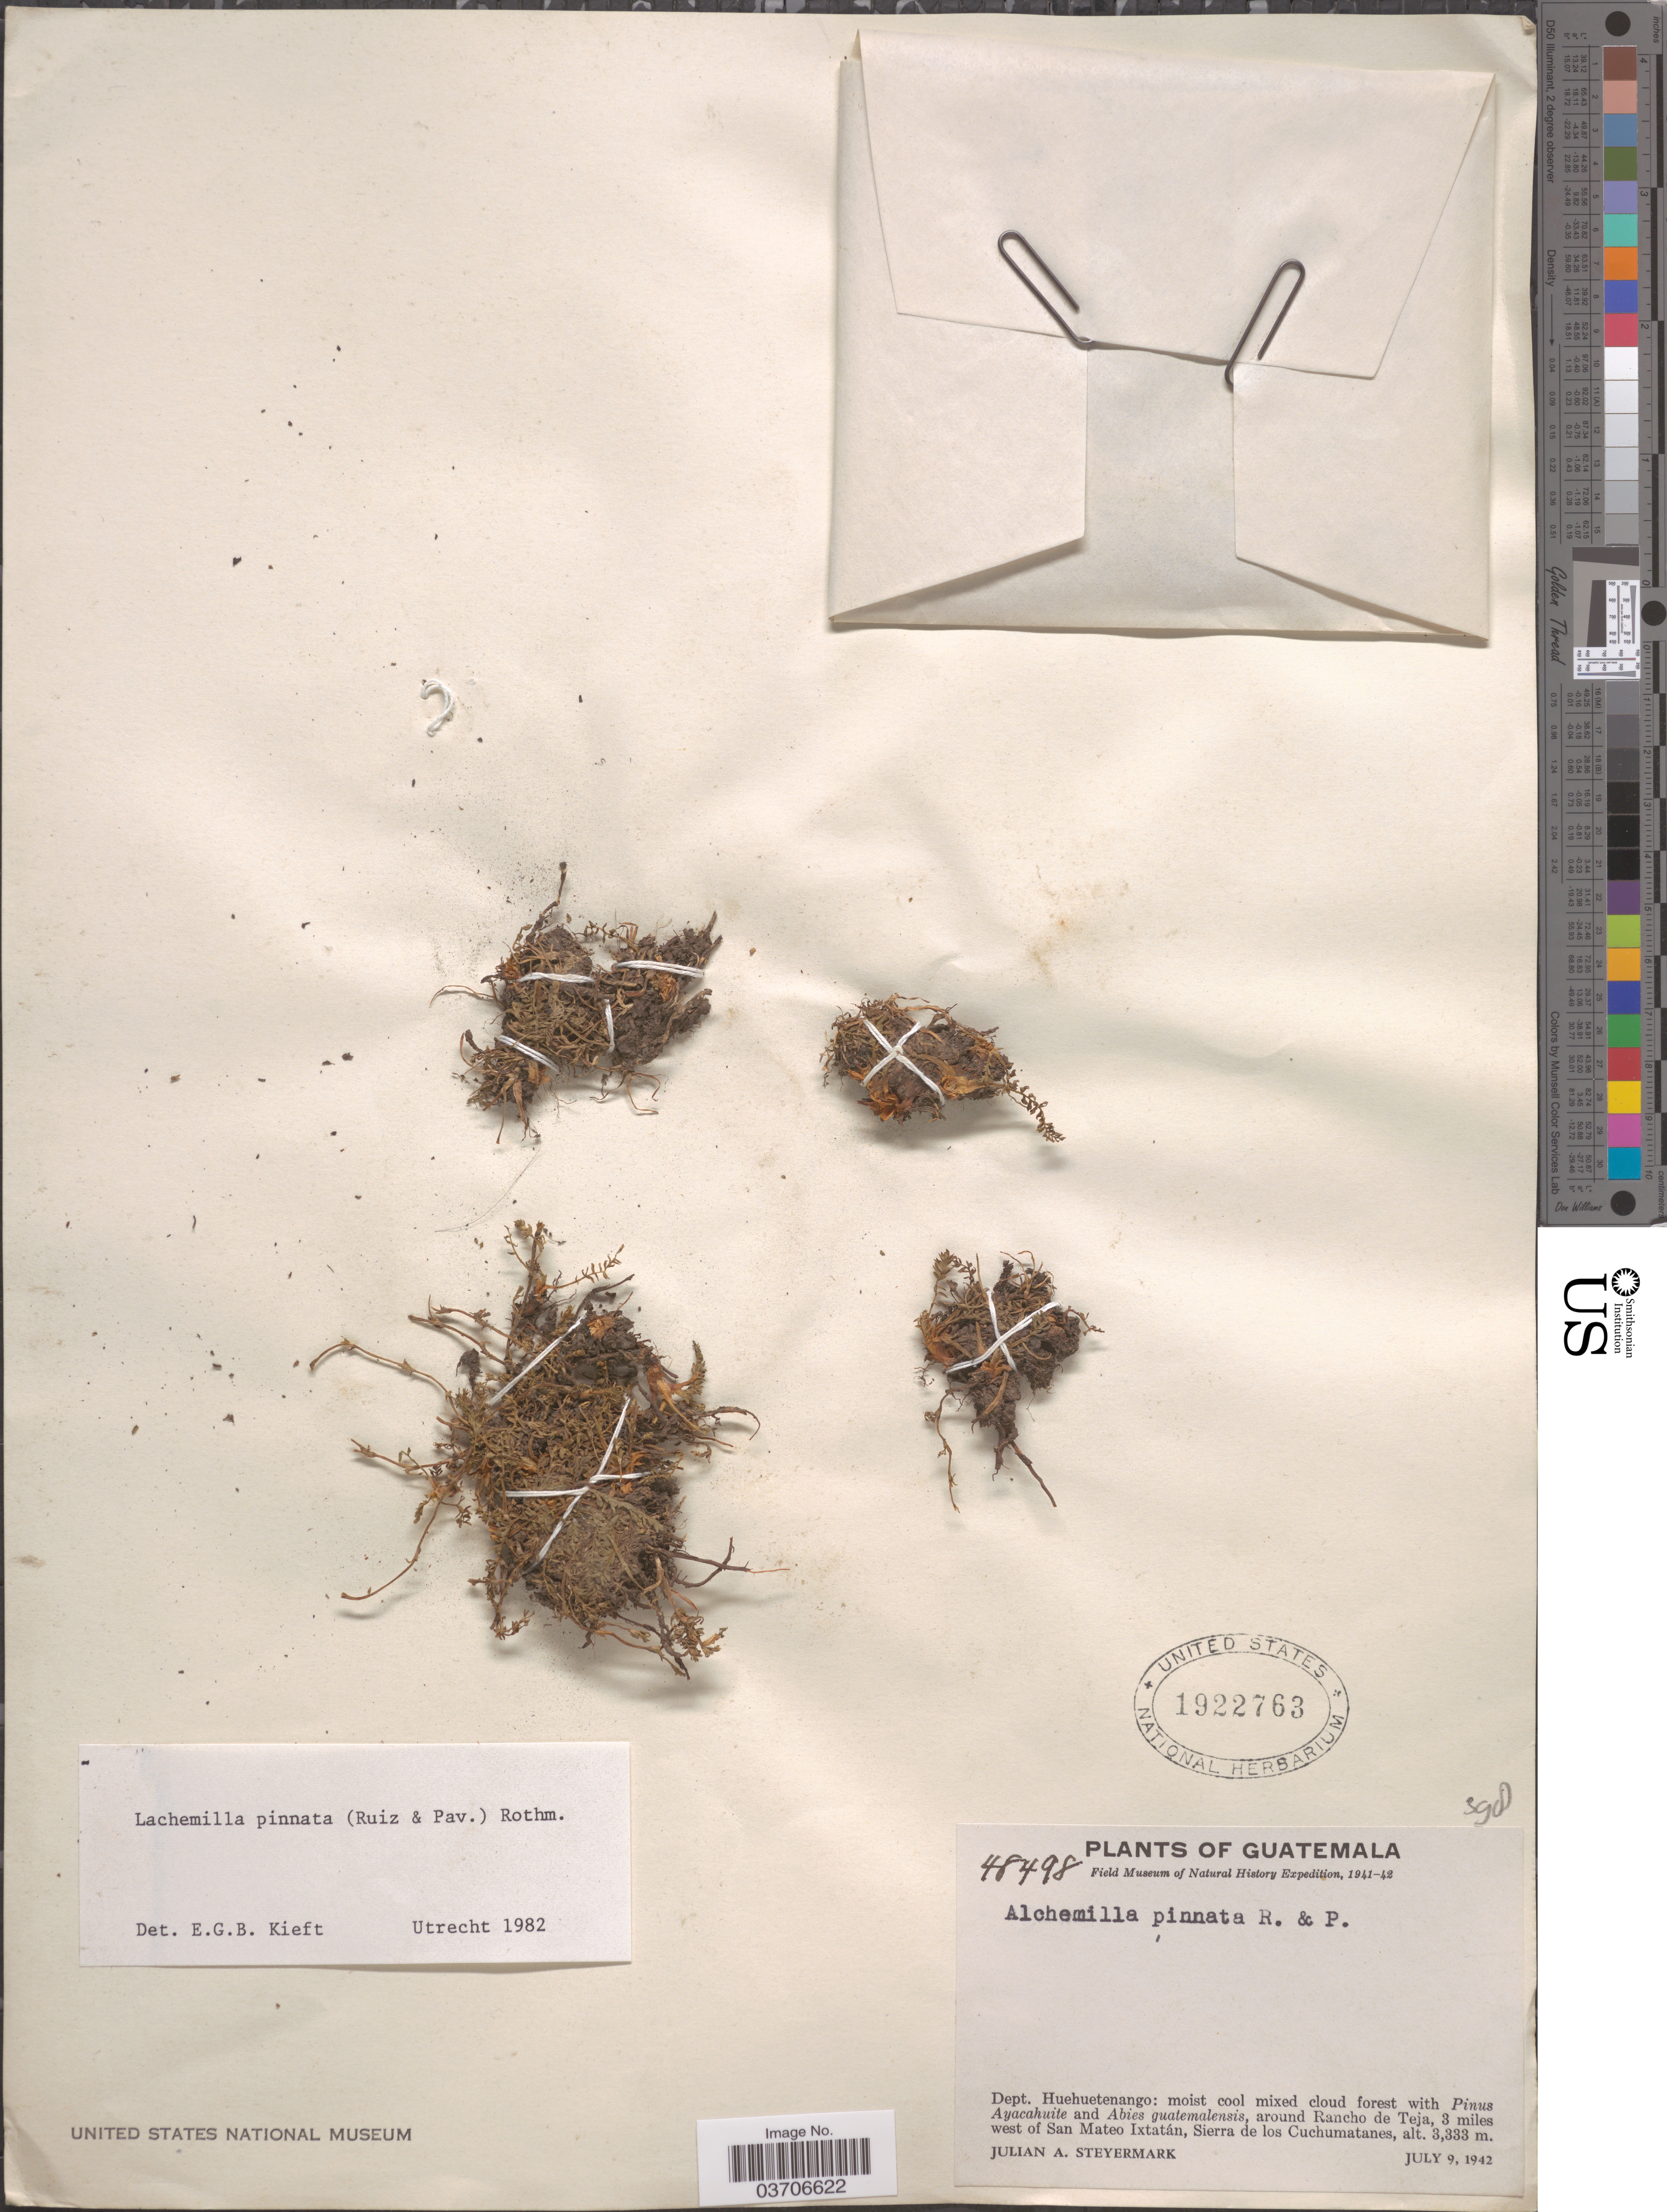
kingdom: Plantae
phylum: Tracheophyta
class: Magnoliopsida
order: Rosales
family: Rosaceae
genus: Lachemilla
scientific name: Lachemilla pinnata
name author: (Ruiz & Pav.) Rothm.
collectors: J. Steyermark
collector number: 48498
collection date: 1942-07-09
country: Guatemala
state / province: Huehuetenango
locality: Dept. Huehuetenango: around Rancho de Teja, 3 miles west of San Mateo Ixtatán, Sierra de los Cuchomatanes.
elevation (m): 3333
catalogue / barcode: US 1922763